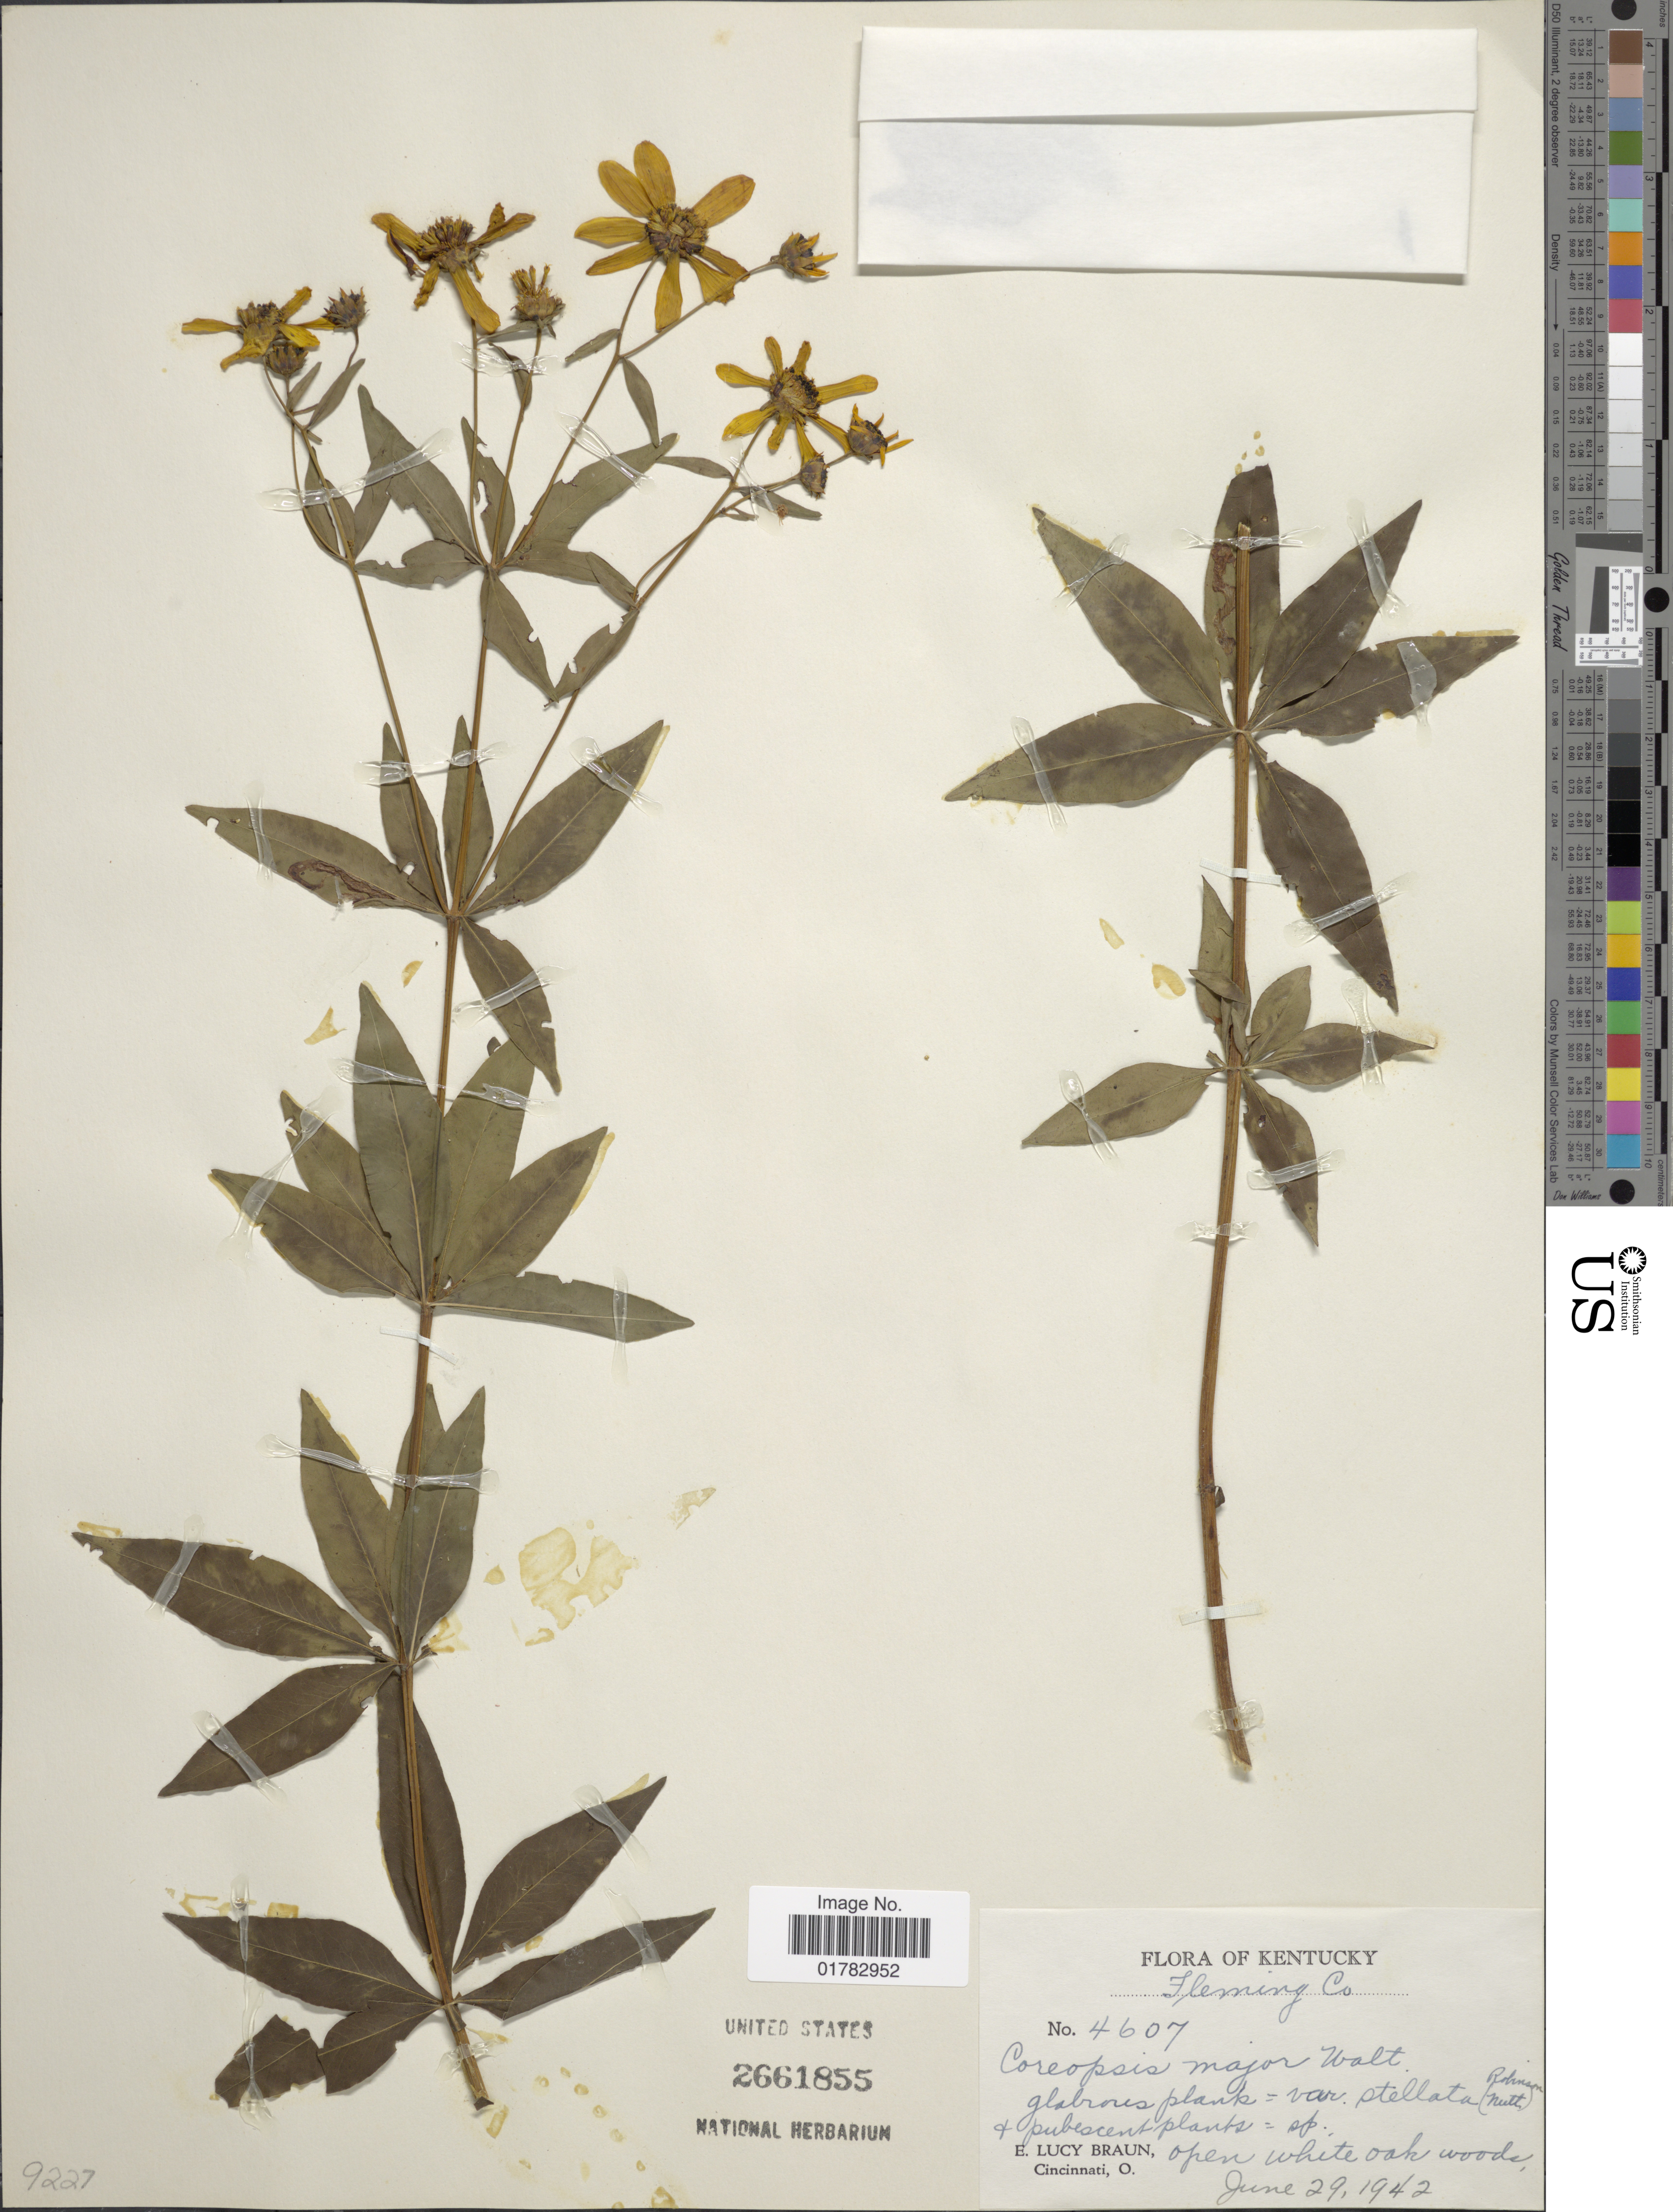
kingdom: Plantae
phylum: Tracheophyta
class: Magnoliopsida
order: Asterales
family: Asteraceae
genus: Coreopsis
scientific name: Coreopsis major var. stellata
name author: (Nutt.) Torr. & A. Gray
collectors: E. L. Braun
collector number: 4607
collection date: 1942-06-29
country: United States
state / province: Kentucky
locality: Fleming Co., Cincinnati, O., open white woods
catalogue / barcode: US 2661855